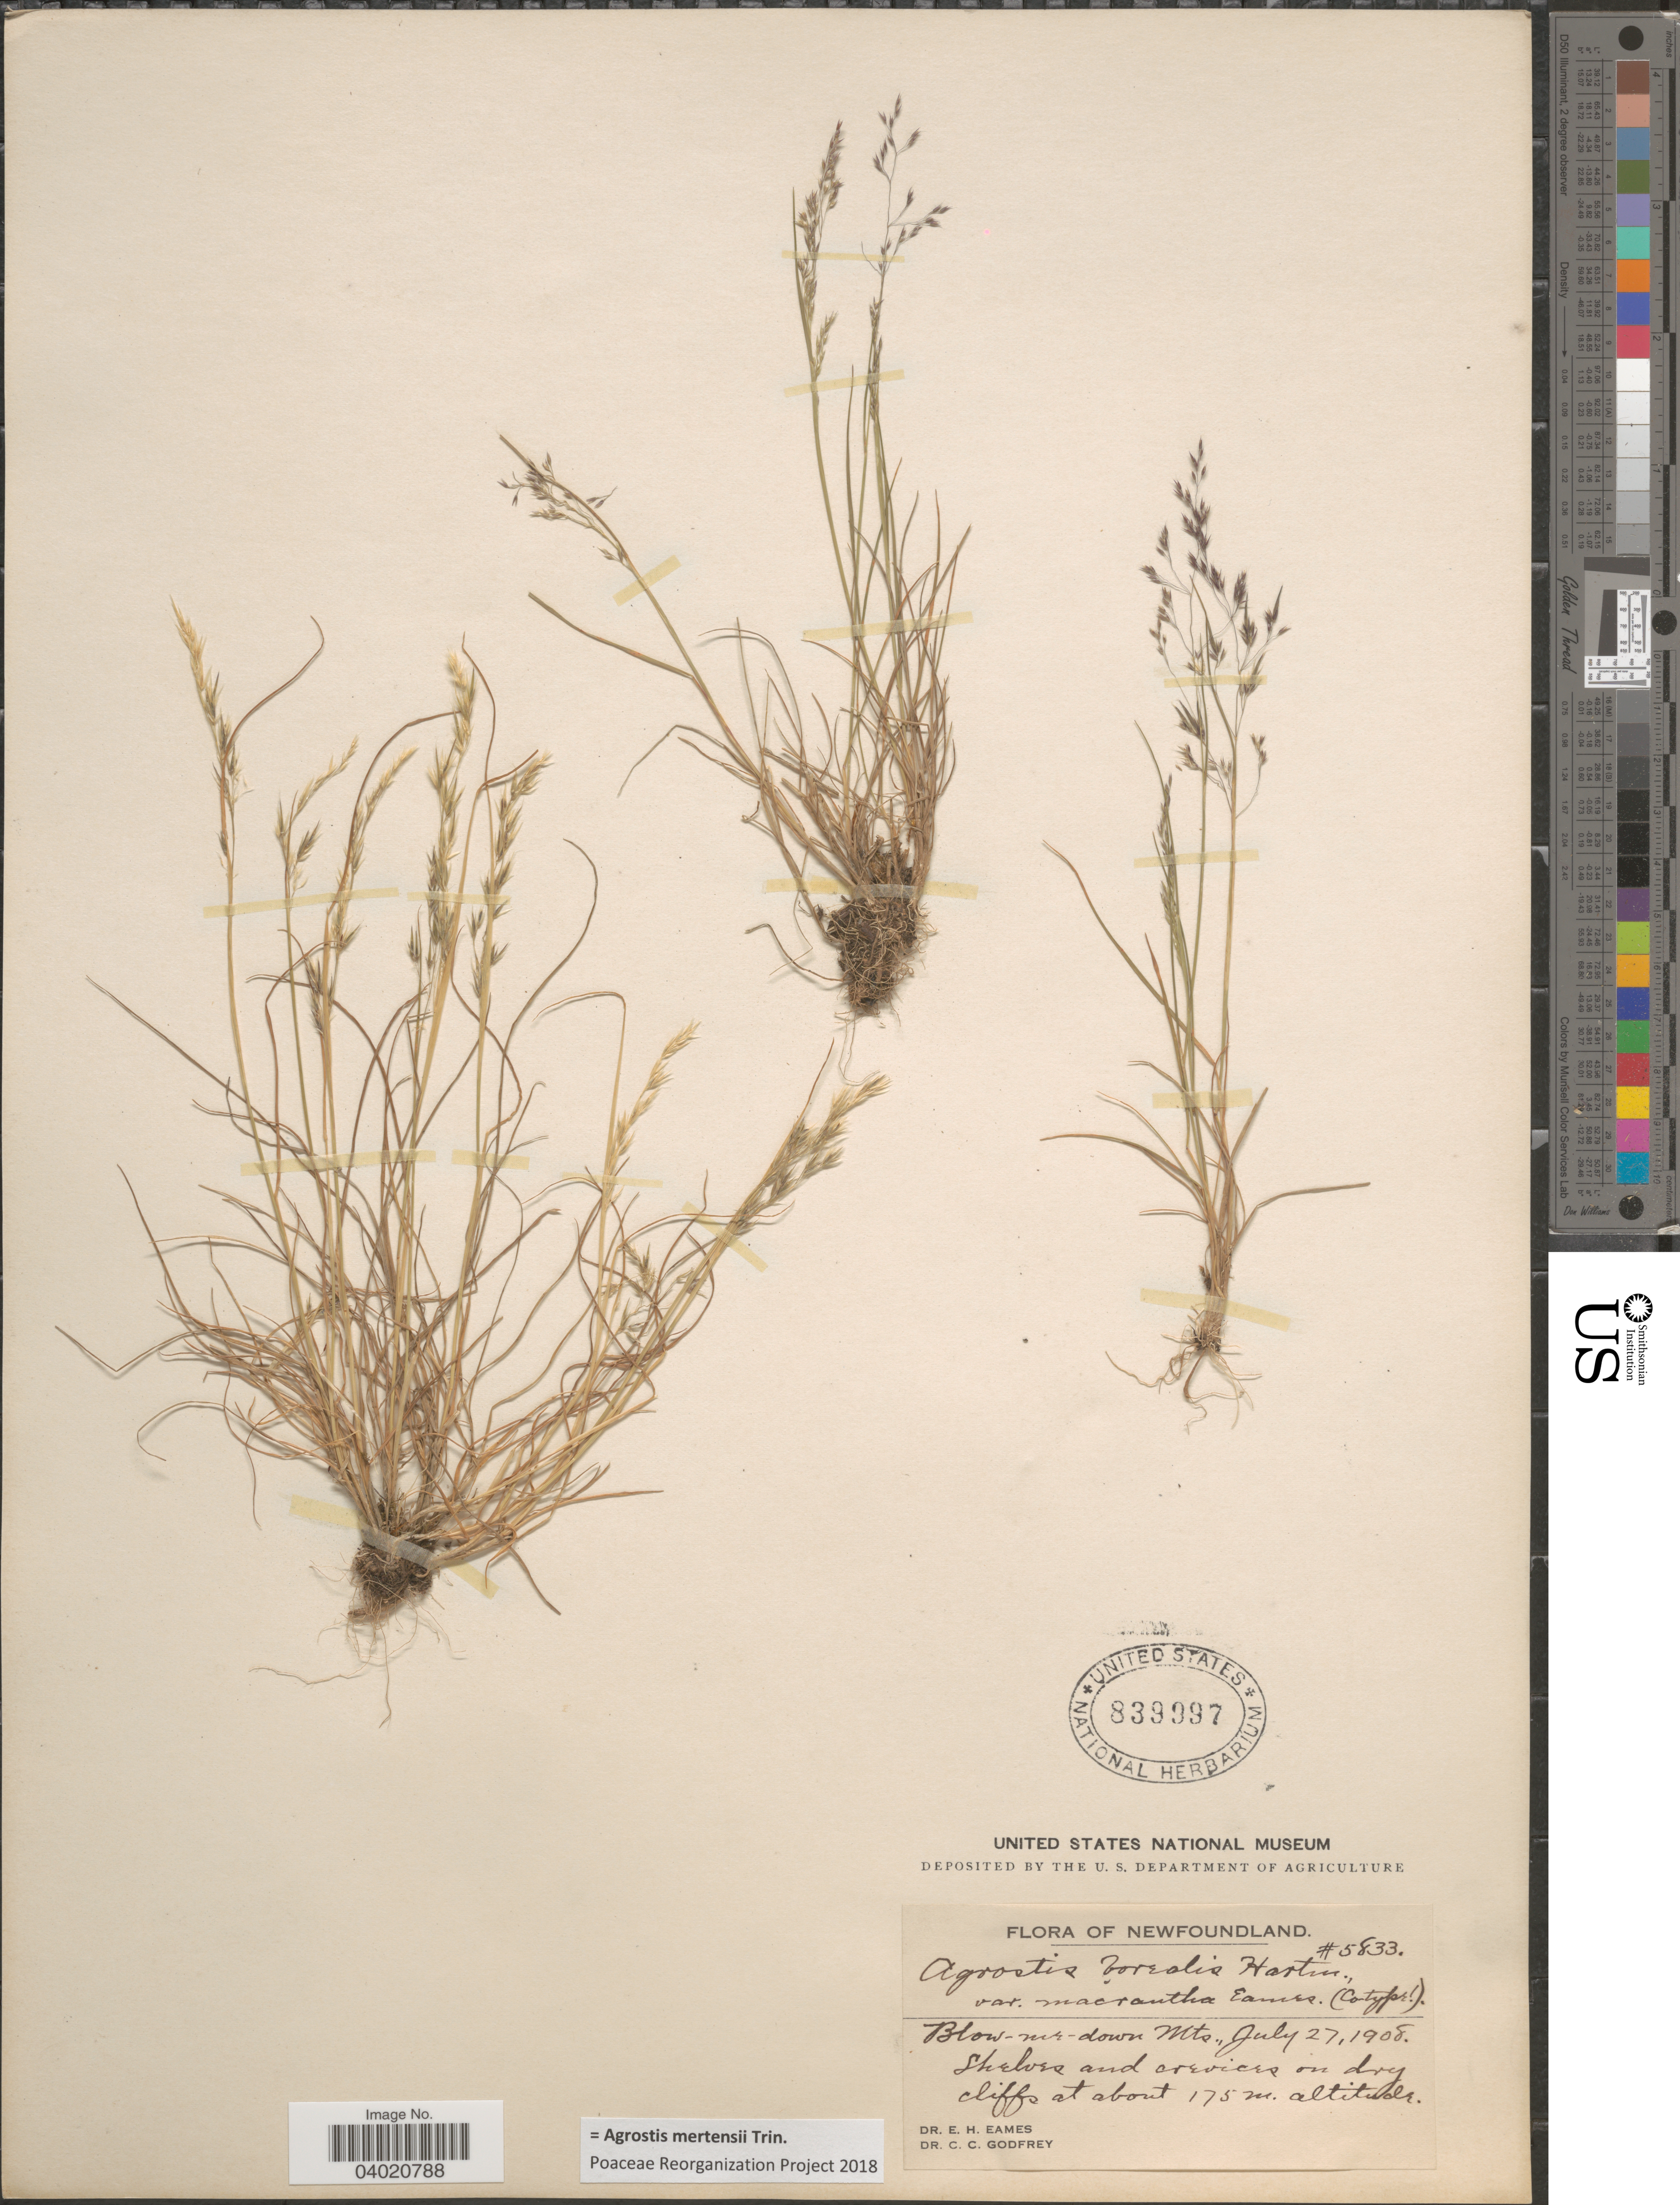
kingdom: Plantae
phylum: Tracheophyta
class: Liliopsida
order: Poales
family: Poaceae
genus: Agrostis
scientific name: Agrostis mertensii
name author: Trin.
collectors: E. H. Eames & C. C. Godfrey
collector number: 8533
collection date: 1908-07-27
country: Canada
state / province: Newfoundland and Labrador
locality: Blow-me-down Mts.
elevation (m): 175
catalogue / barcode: US 839997